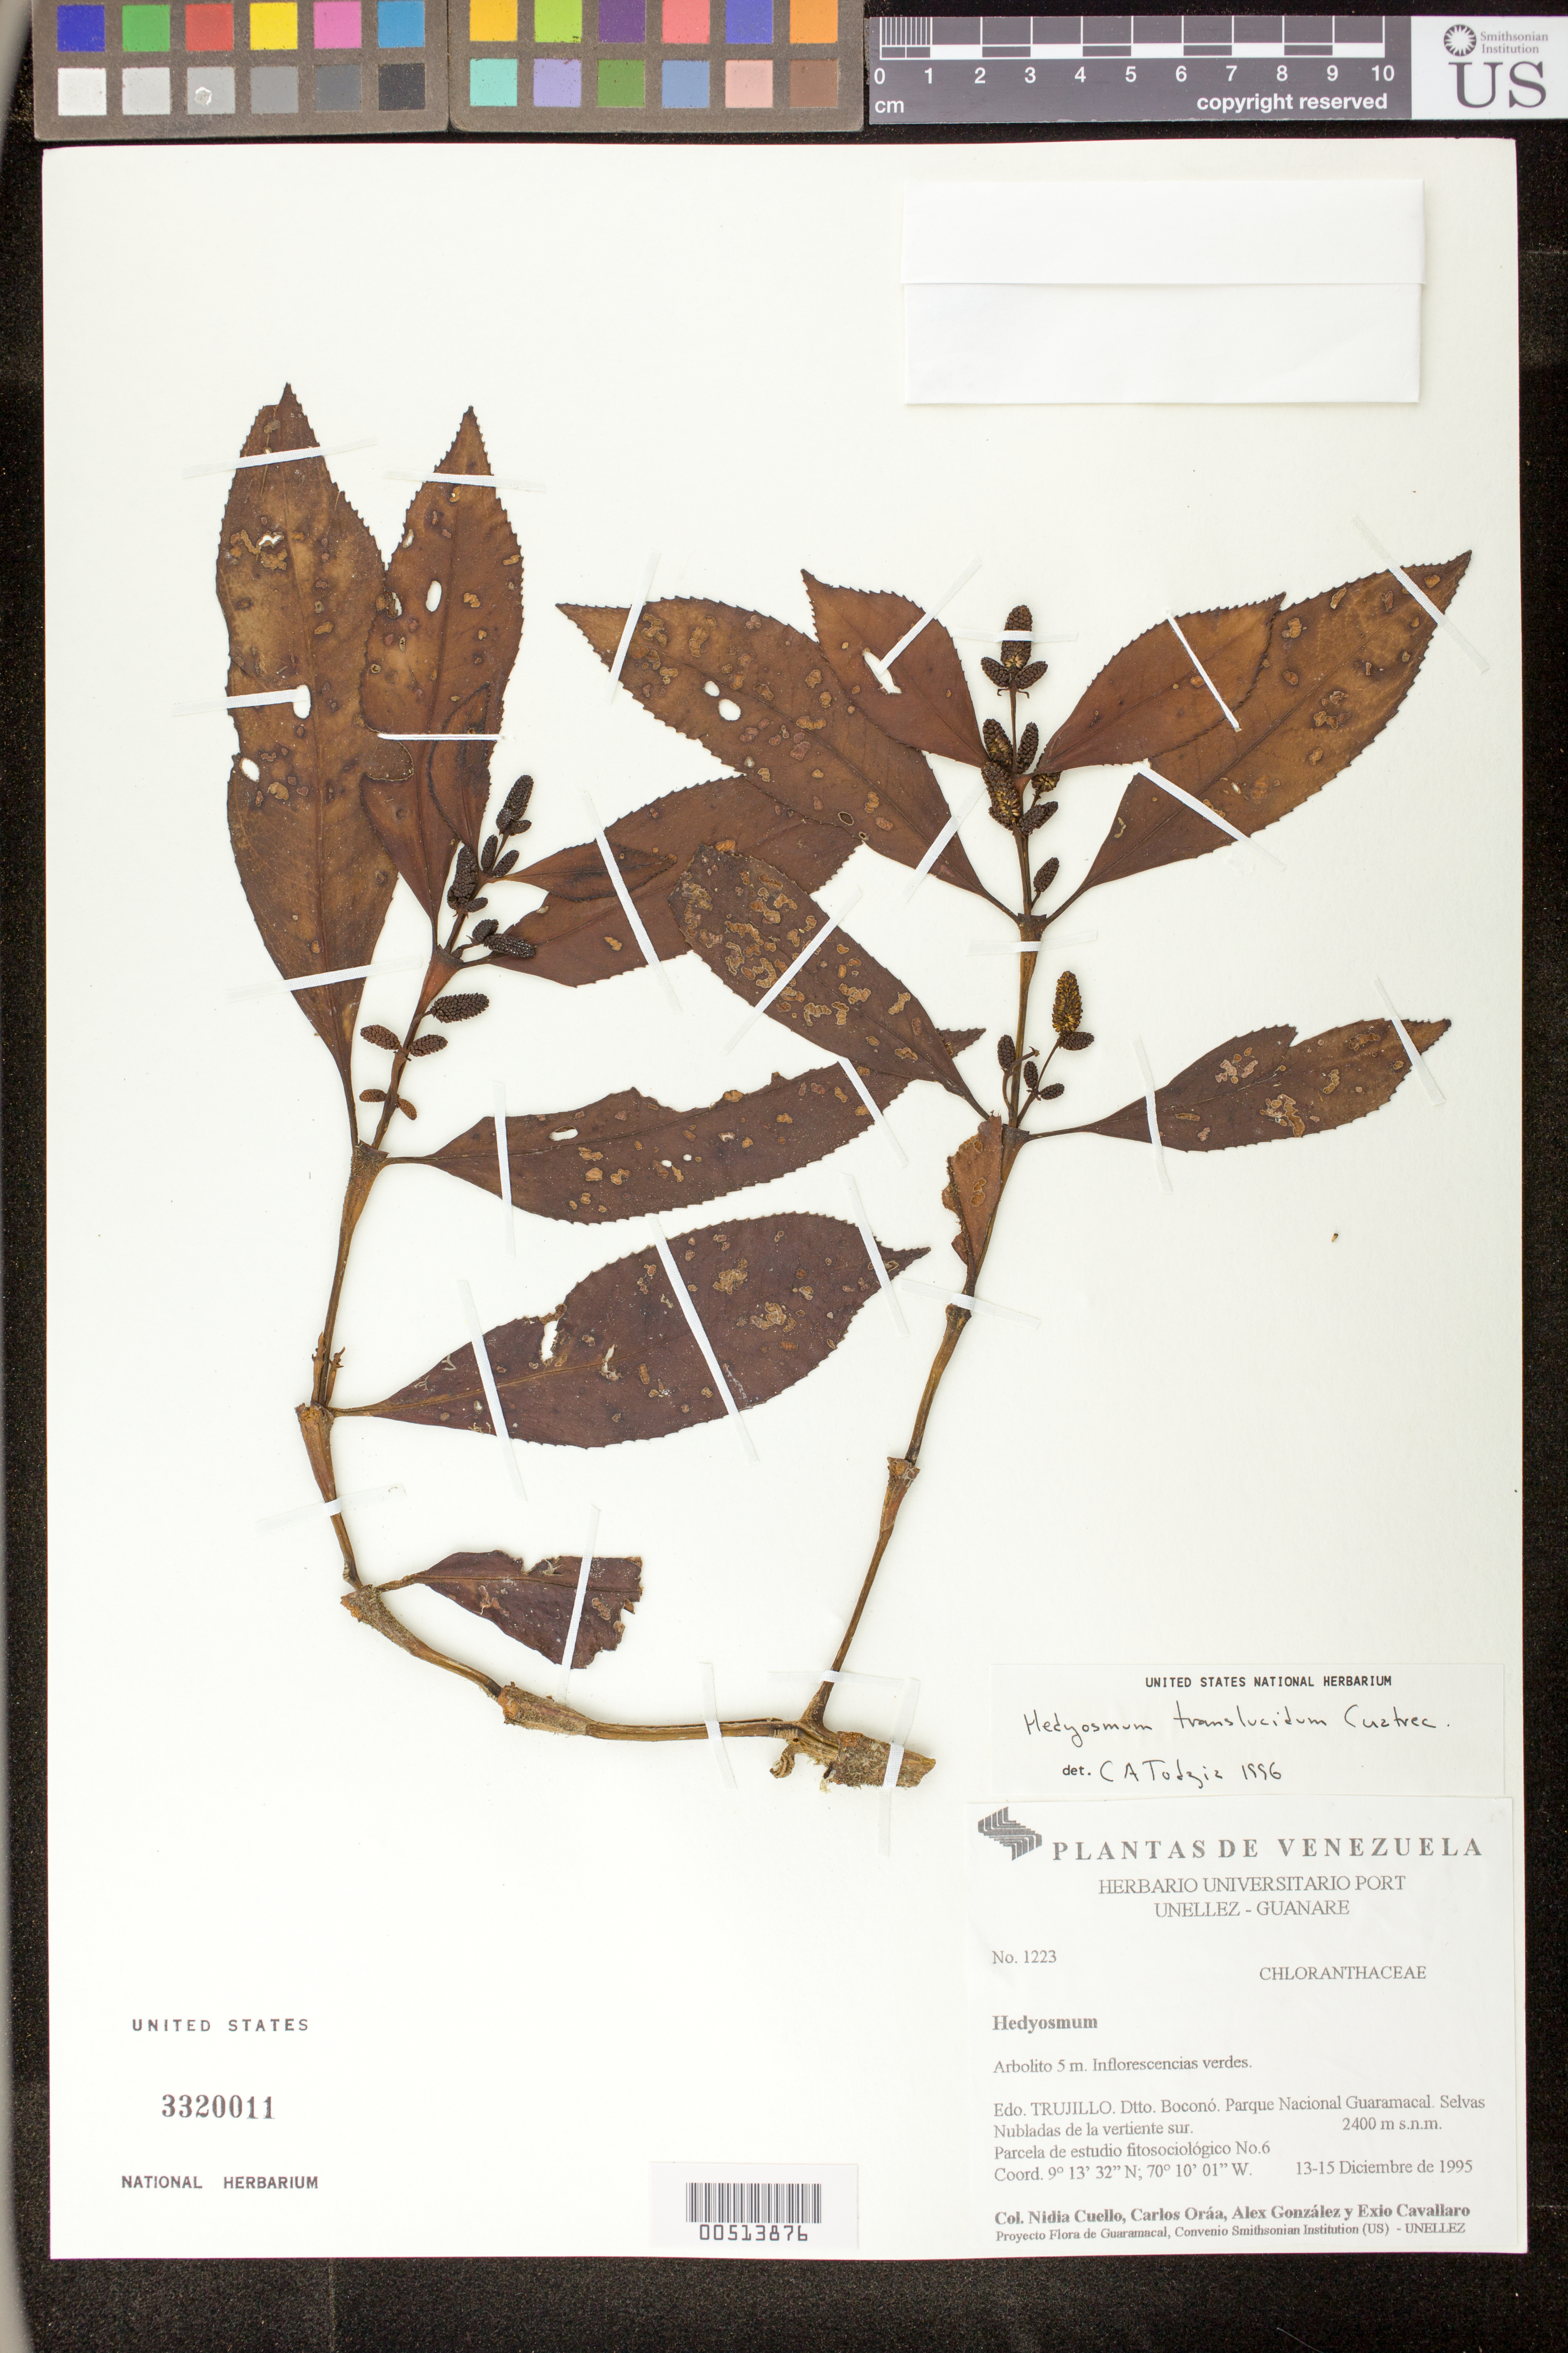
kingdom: Plantae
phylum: Tracheophyta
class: Magnoliopsida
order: Chloranthales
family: Chloranthaceae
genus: Hedyosmum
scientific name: Hedyosmum translucidum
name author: Cuatrec.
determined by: Todzia, C. A., (TEX), University of Texas Austin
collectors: N. L. Cuello, C. Oráa, A. Gonzáles & E. Cavallaro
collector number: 1223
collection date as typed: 13 Dec 1995 to 15 Dec 1995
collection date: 1995-12-13/1995-12-15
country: Venezuela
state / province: Trujillo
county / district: Boconó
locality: Parque Nacional Guaramacal, vertiente S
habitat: Selvas Nubladas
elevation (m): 2400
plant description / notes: K, MO, PORT, TEX, US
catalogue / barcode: US 3320011